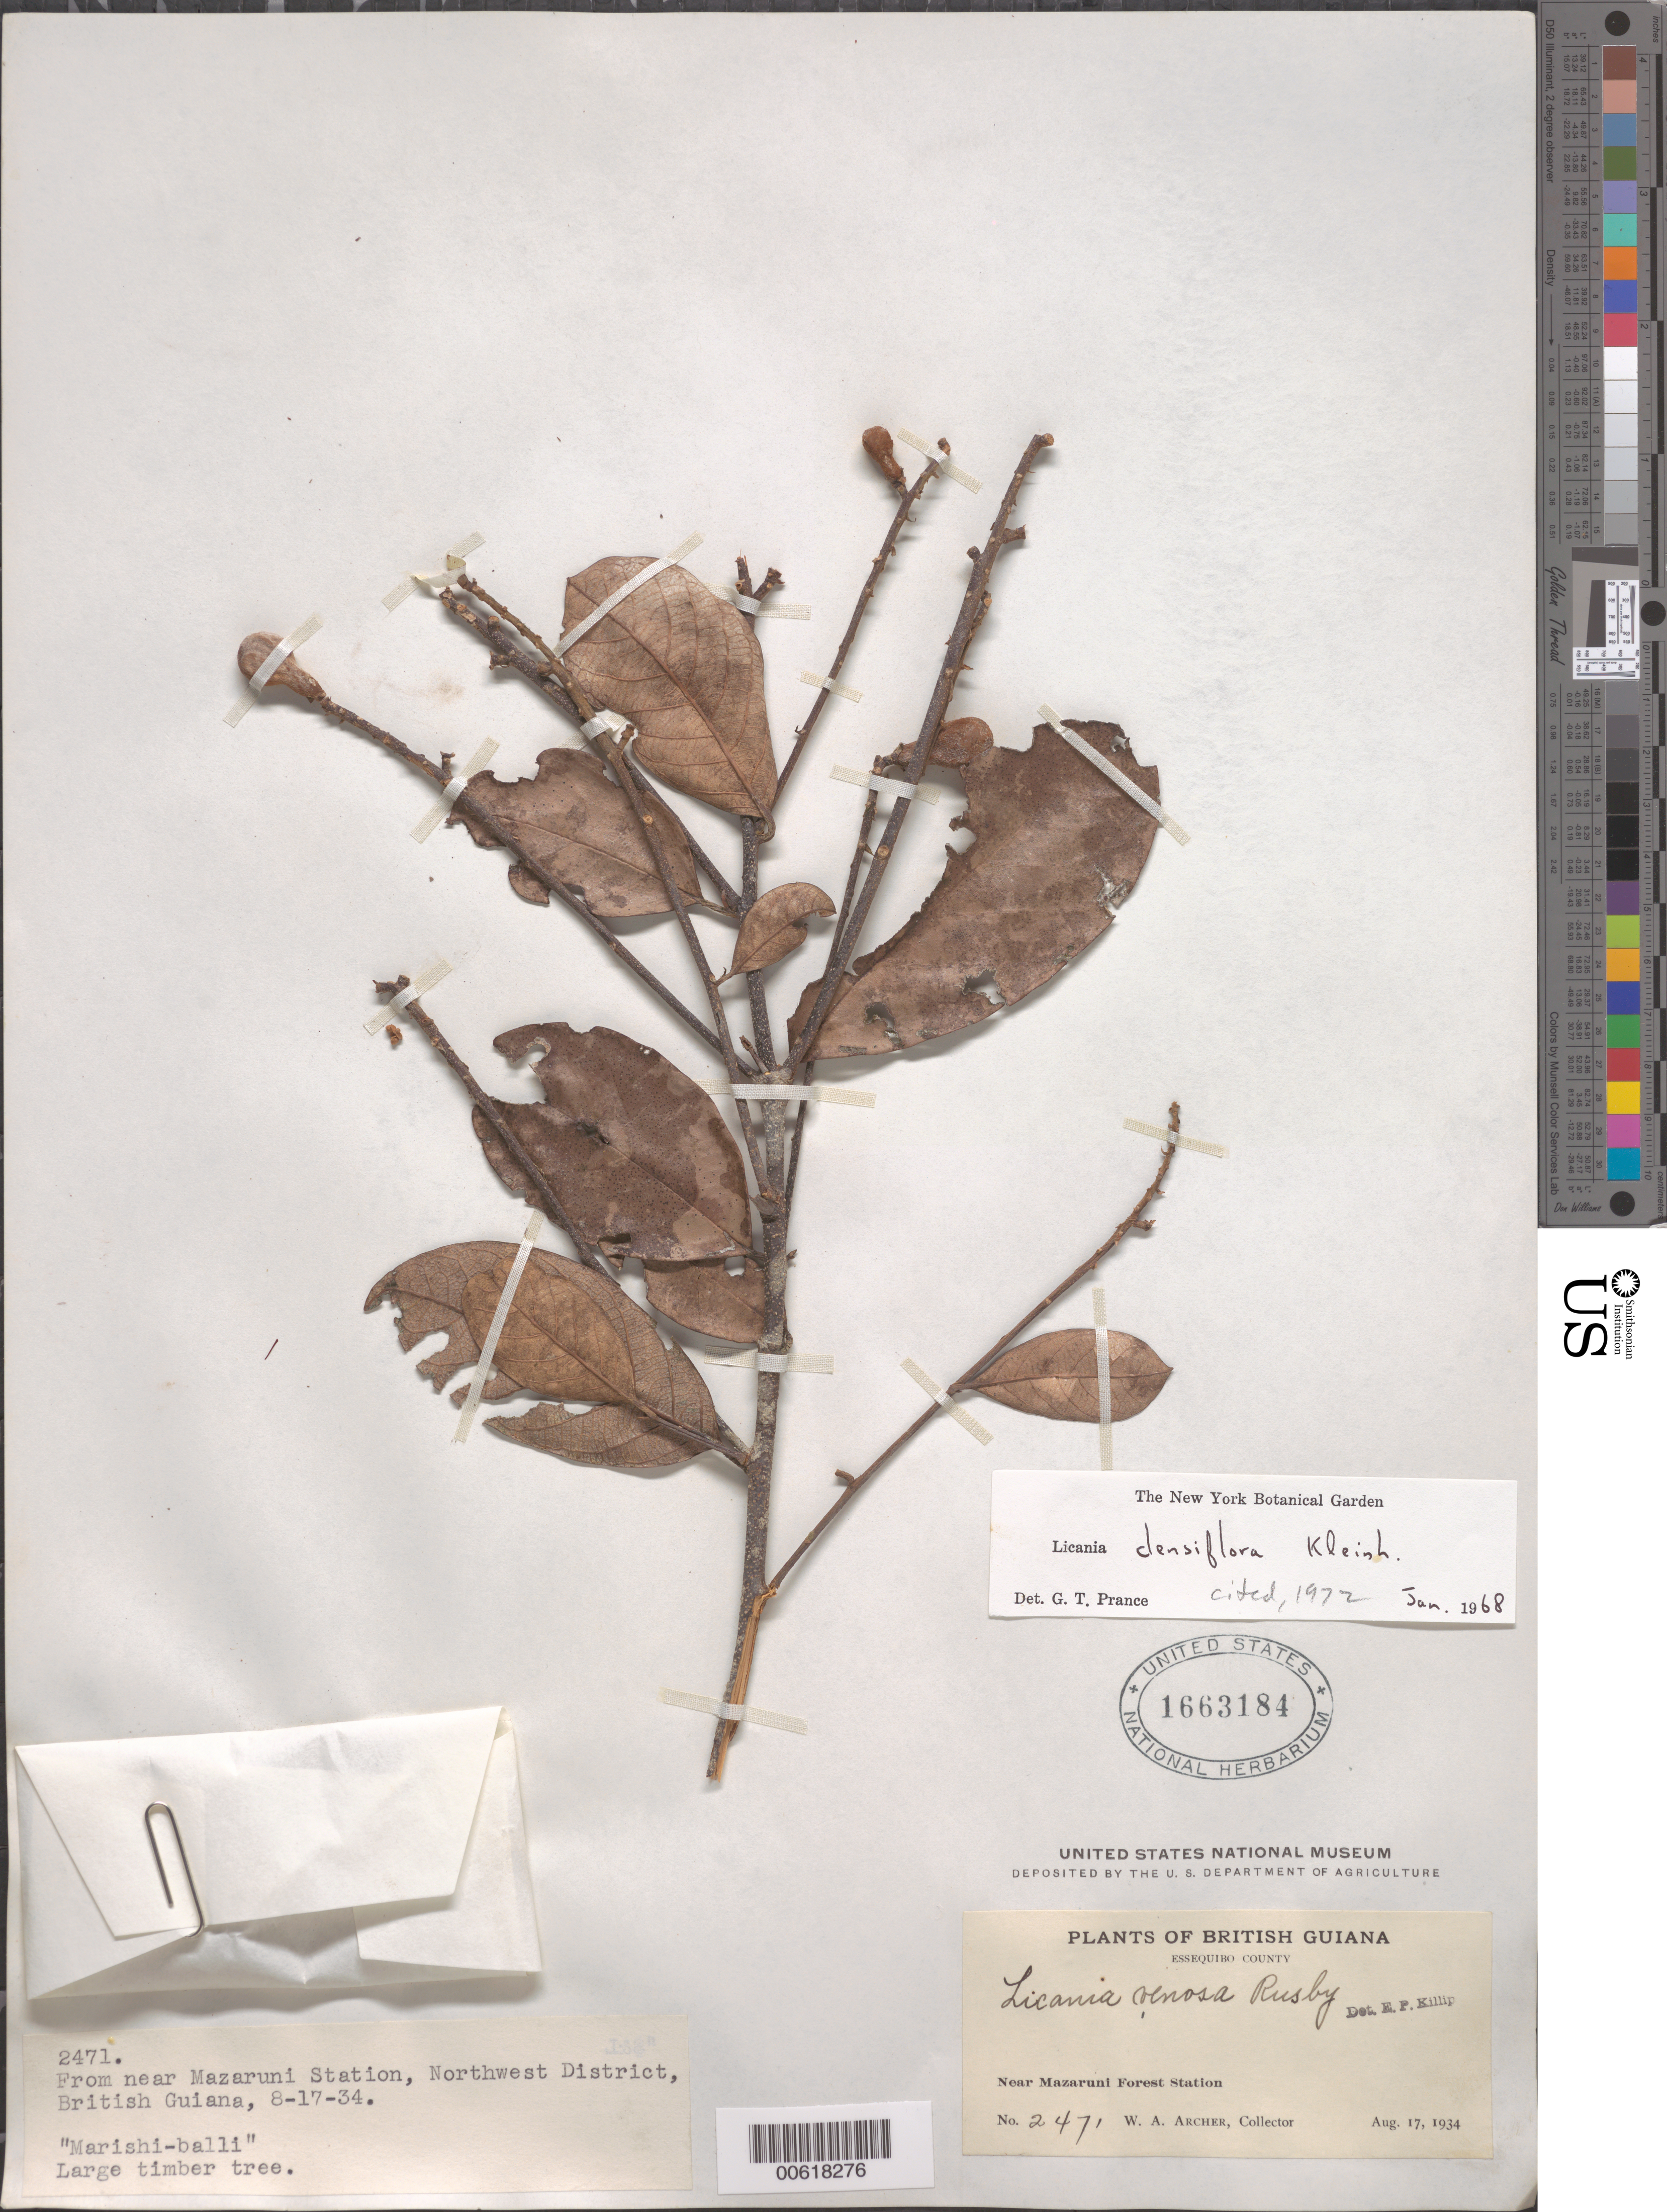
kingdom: Plantae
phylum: Tracheophyta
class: Magnoliopsida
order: Malpighiales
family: Chrysobalanaceae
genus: Licania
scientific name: Licania densiflora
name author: Kleinh.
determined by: Prance, G. T.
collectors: W. A. Archer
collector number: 2471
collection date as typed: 17-Aug-34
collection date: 1934-08-17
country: Guyana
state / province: Cuyuni-Mazaruni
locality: Mazaruni Forest Station, vic.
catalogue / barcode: US 1663184